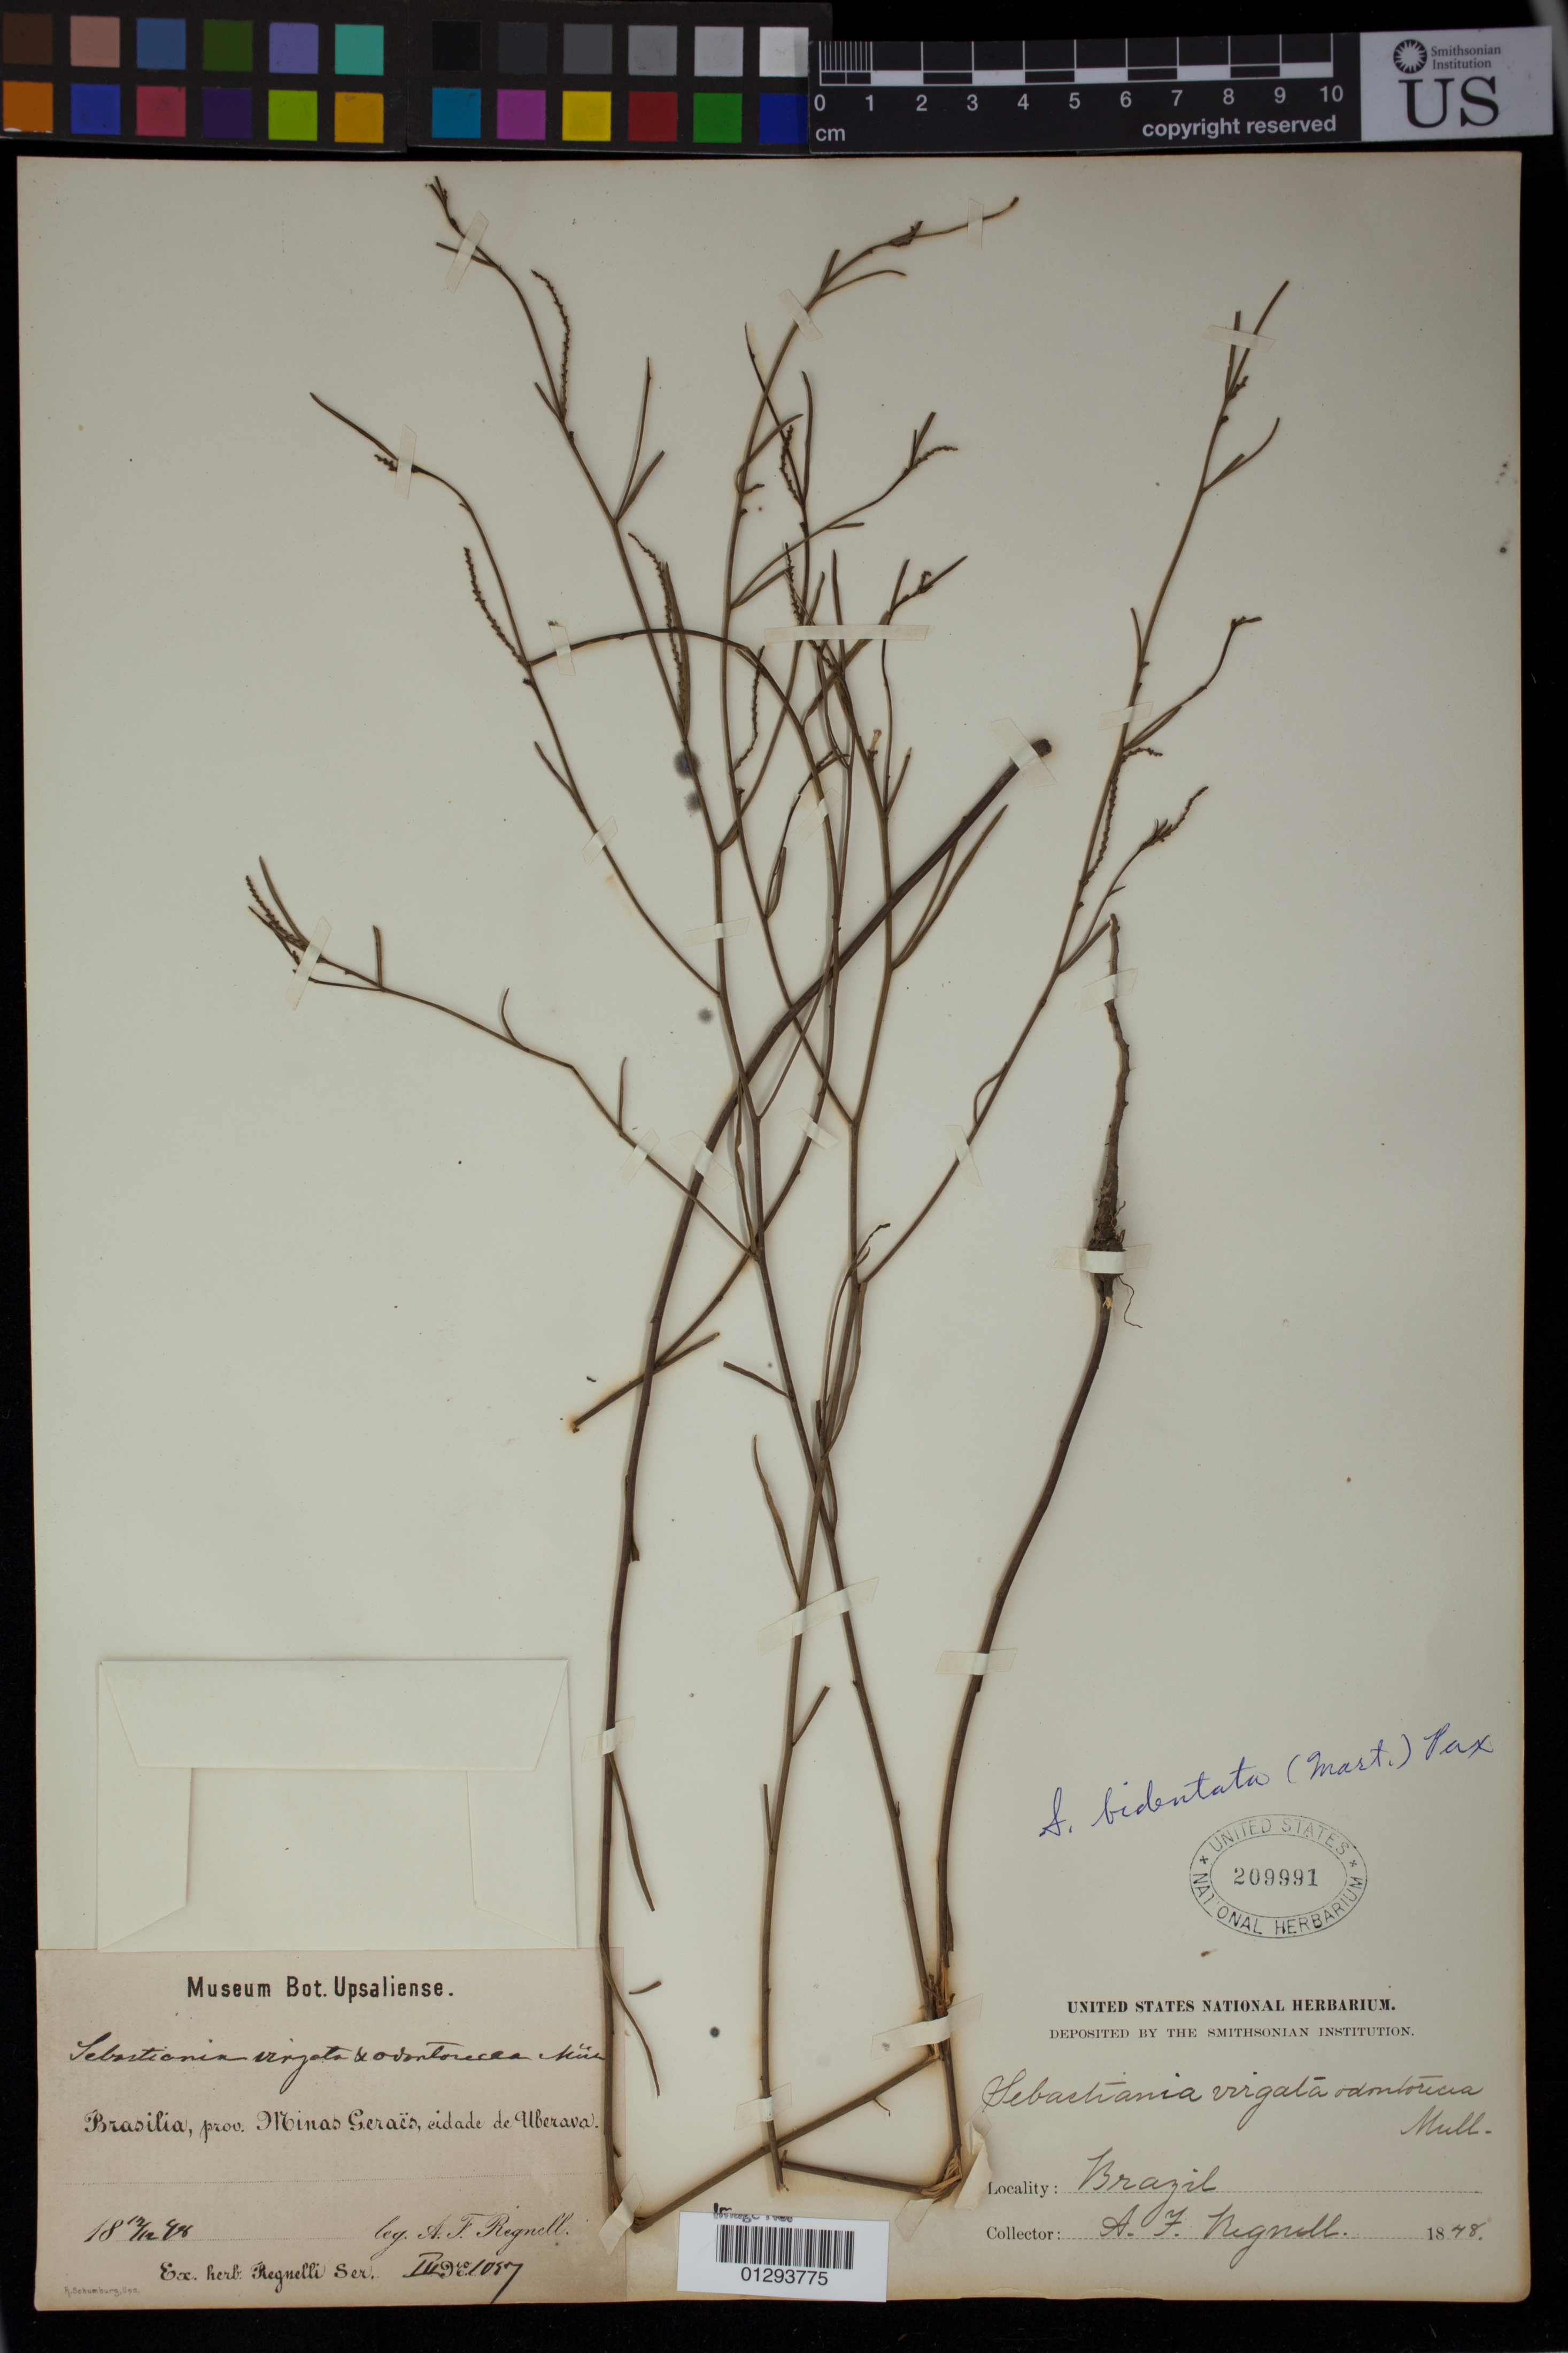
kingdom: Plantae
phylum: Tracheophyta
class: Magnoliopsida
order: Malpighiales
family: Euphorbiaceae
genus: Sebastiania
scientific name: Sebastiania bidentata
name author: (Mart. & Zucc.) Pax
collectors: A. F. Regnell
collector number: III 1087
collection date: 1848-12-12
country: Brazil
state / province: Minas Gerais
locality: Cidade de Uberava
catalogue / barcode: US 209991